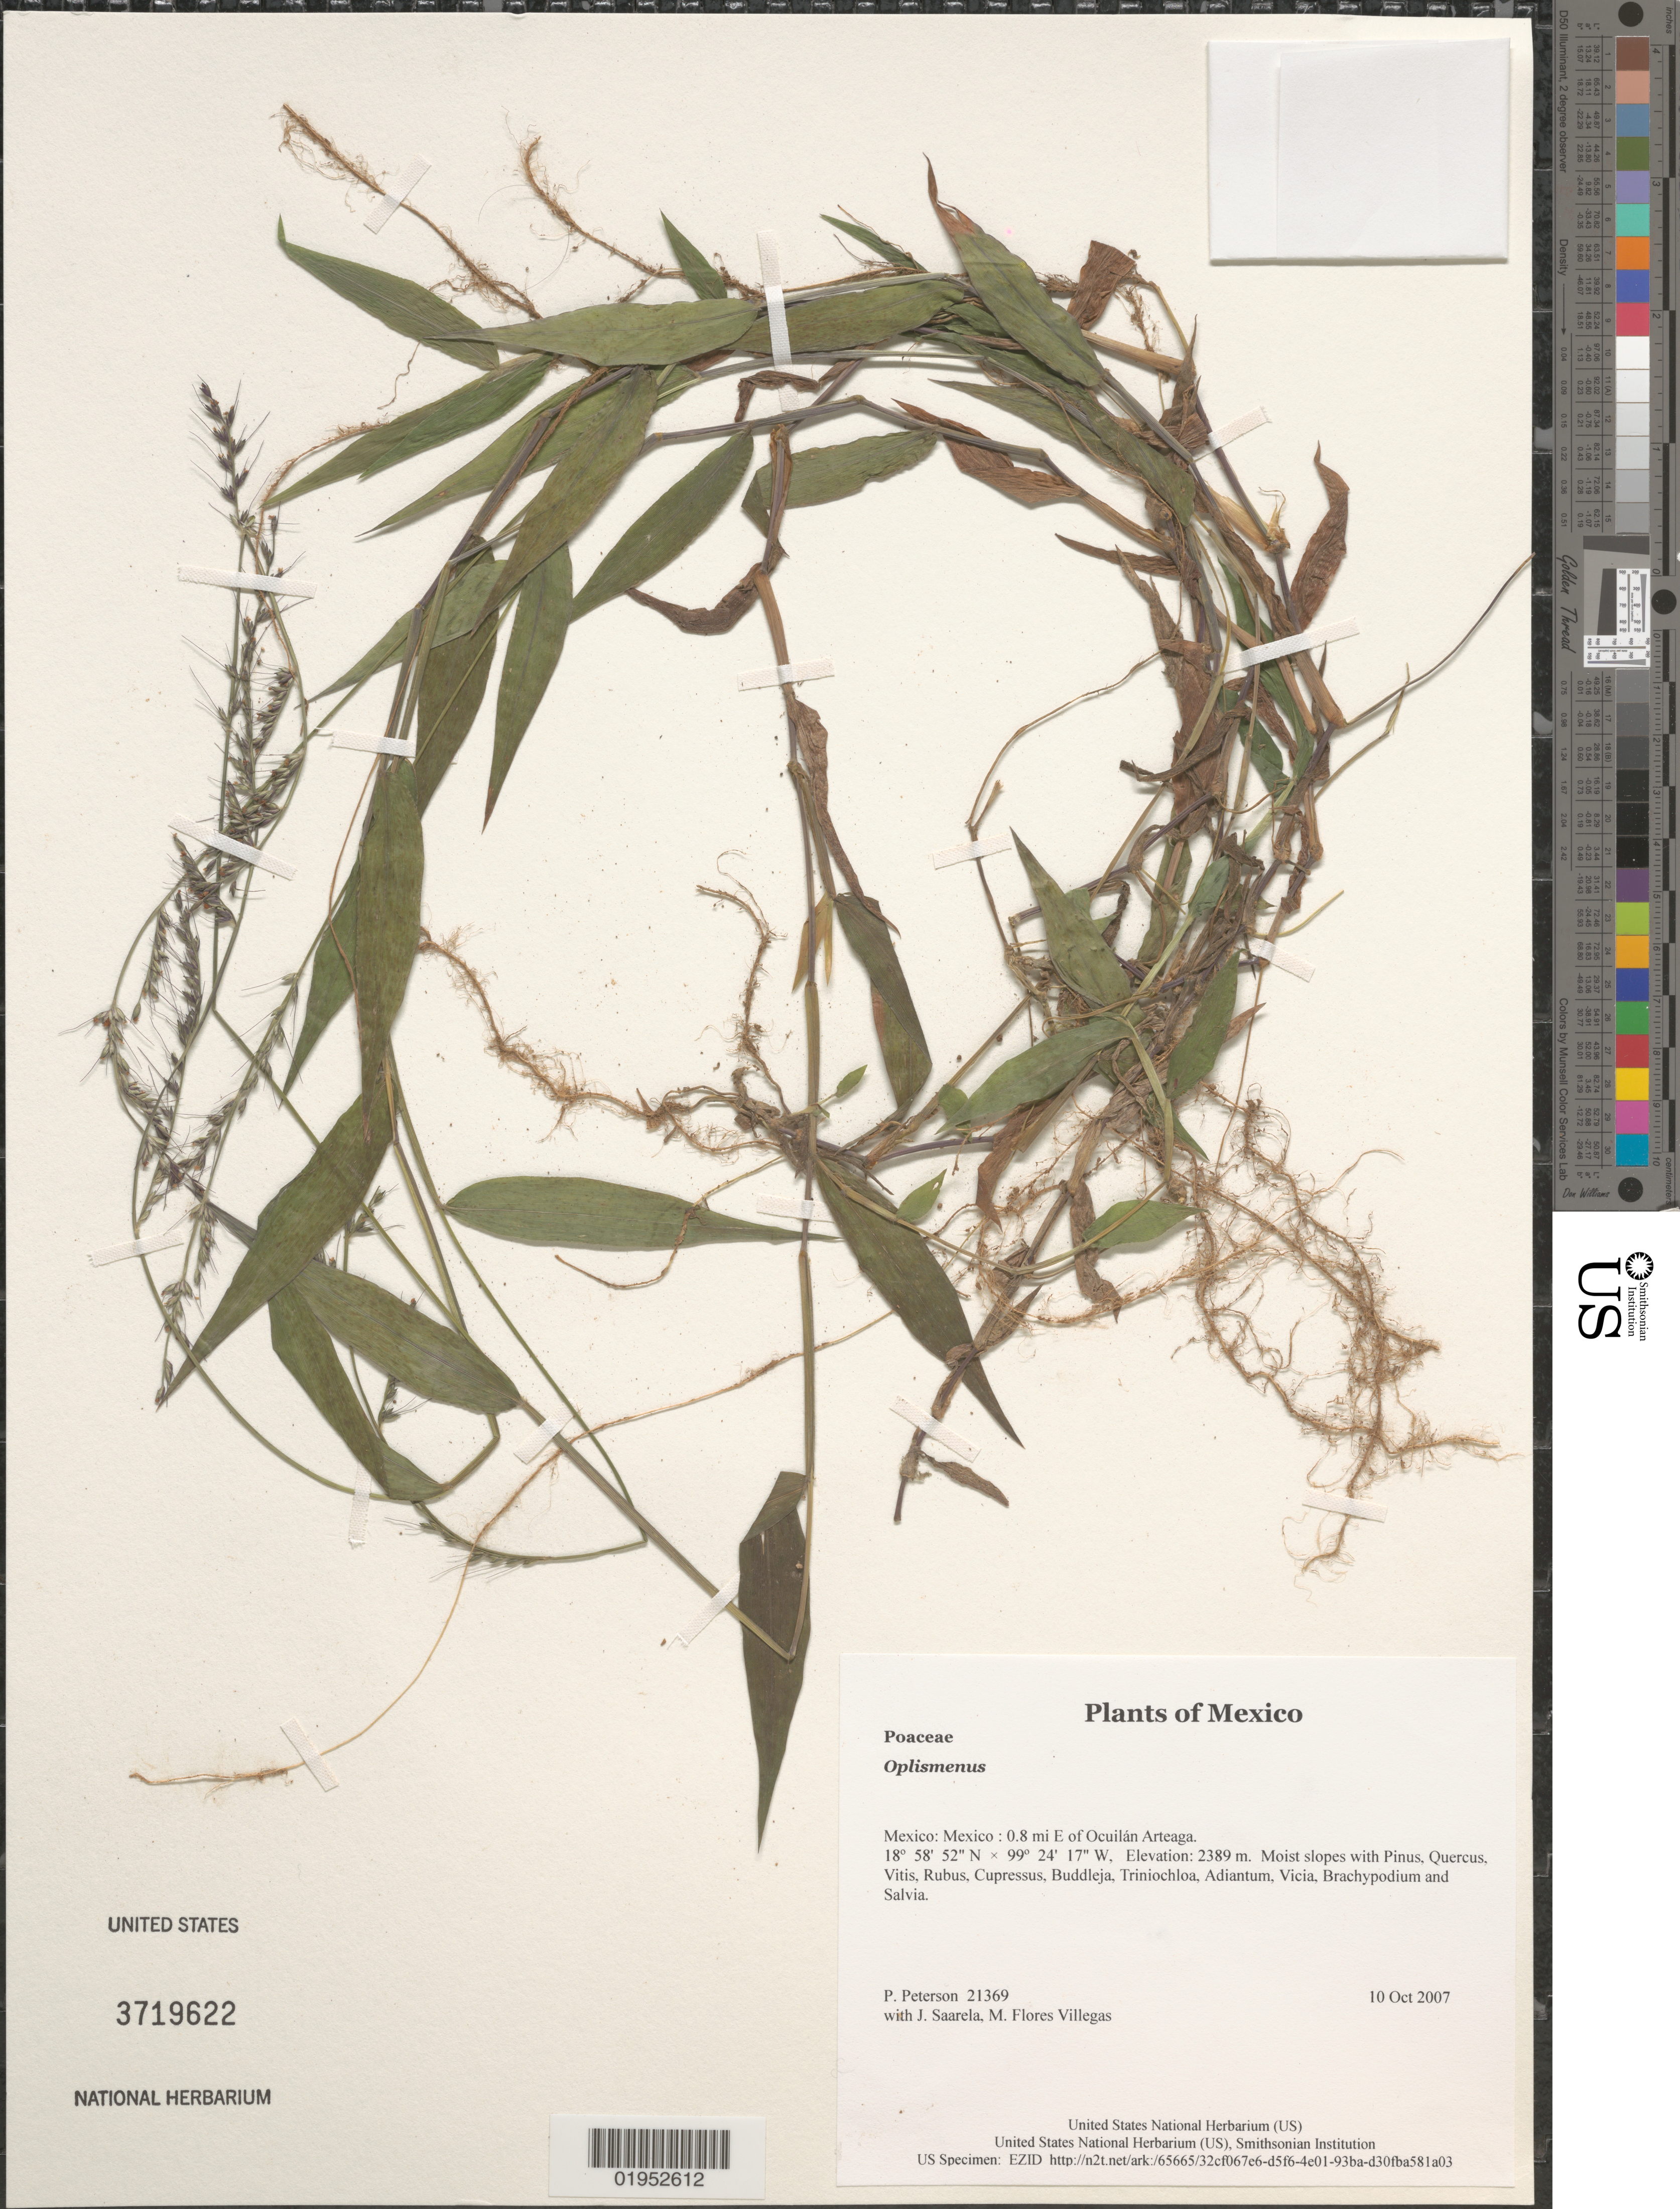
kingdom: Plantae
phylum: Tracheophyta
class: Liliopsida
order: Poales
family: Poaceae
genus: Oplismenus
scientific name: Oplismenus sp.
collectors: P. M. Peterson, J. Saarela & M. Flores Villegas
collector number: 21369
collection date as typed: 10 Oct 2007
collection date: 2007-10-10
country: Mexico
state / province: México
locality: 0.8 mi E of Ocuilán Arteaga.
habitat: Moist slopes with Pinus, Quercus, Vitis, Rubus, Cupressus, Buddleja, Triniochloa, Adiantum, Vicia, Brachypodium and Salvia.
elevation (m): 2389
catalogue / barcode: US 3719622